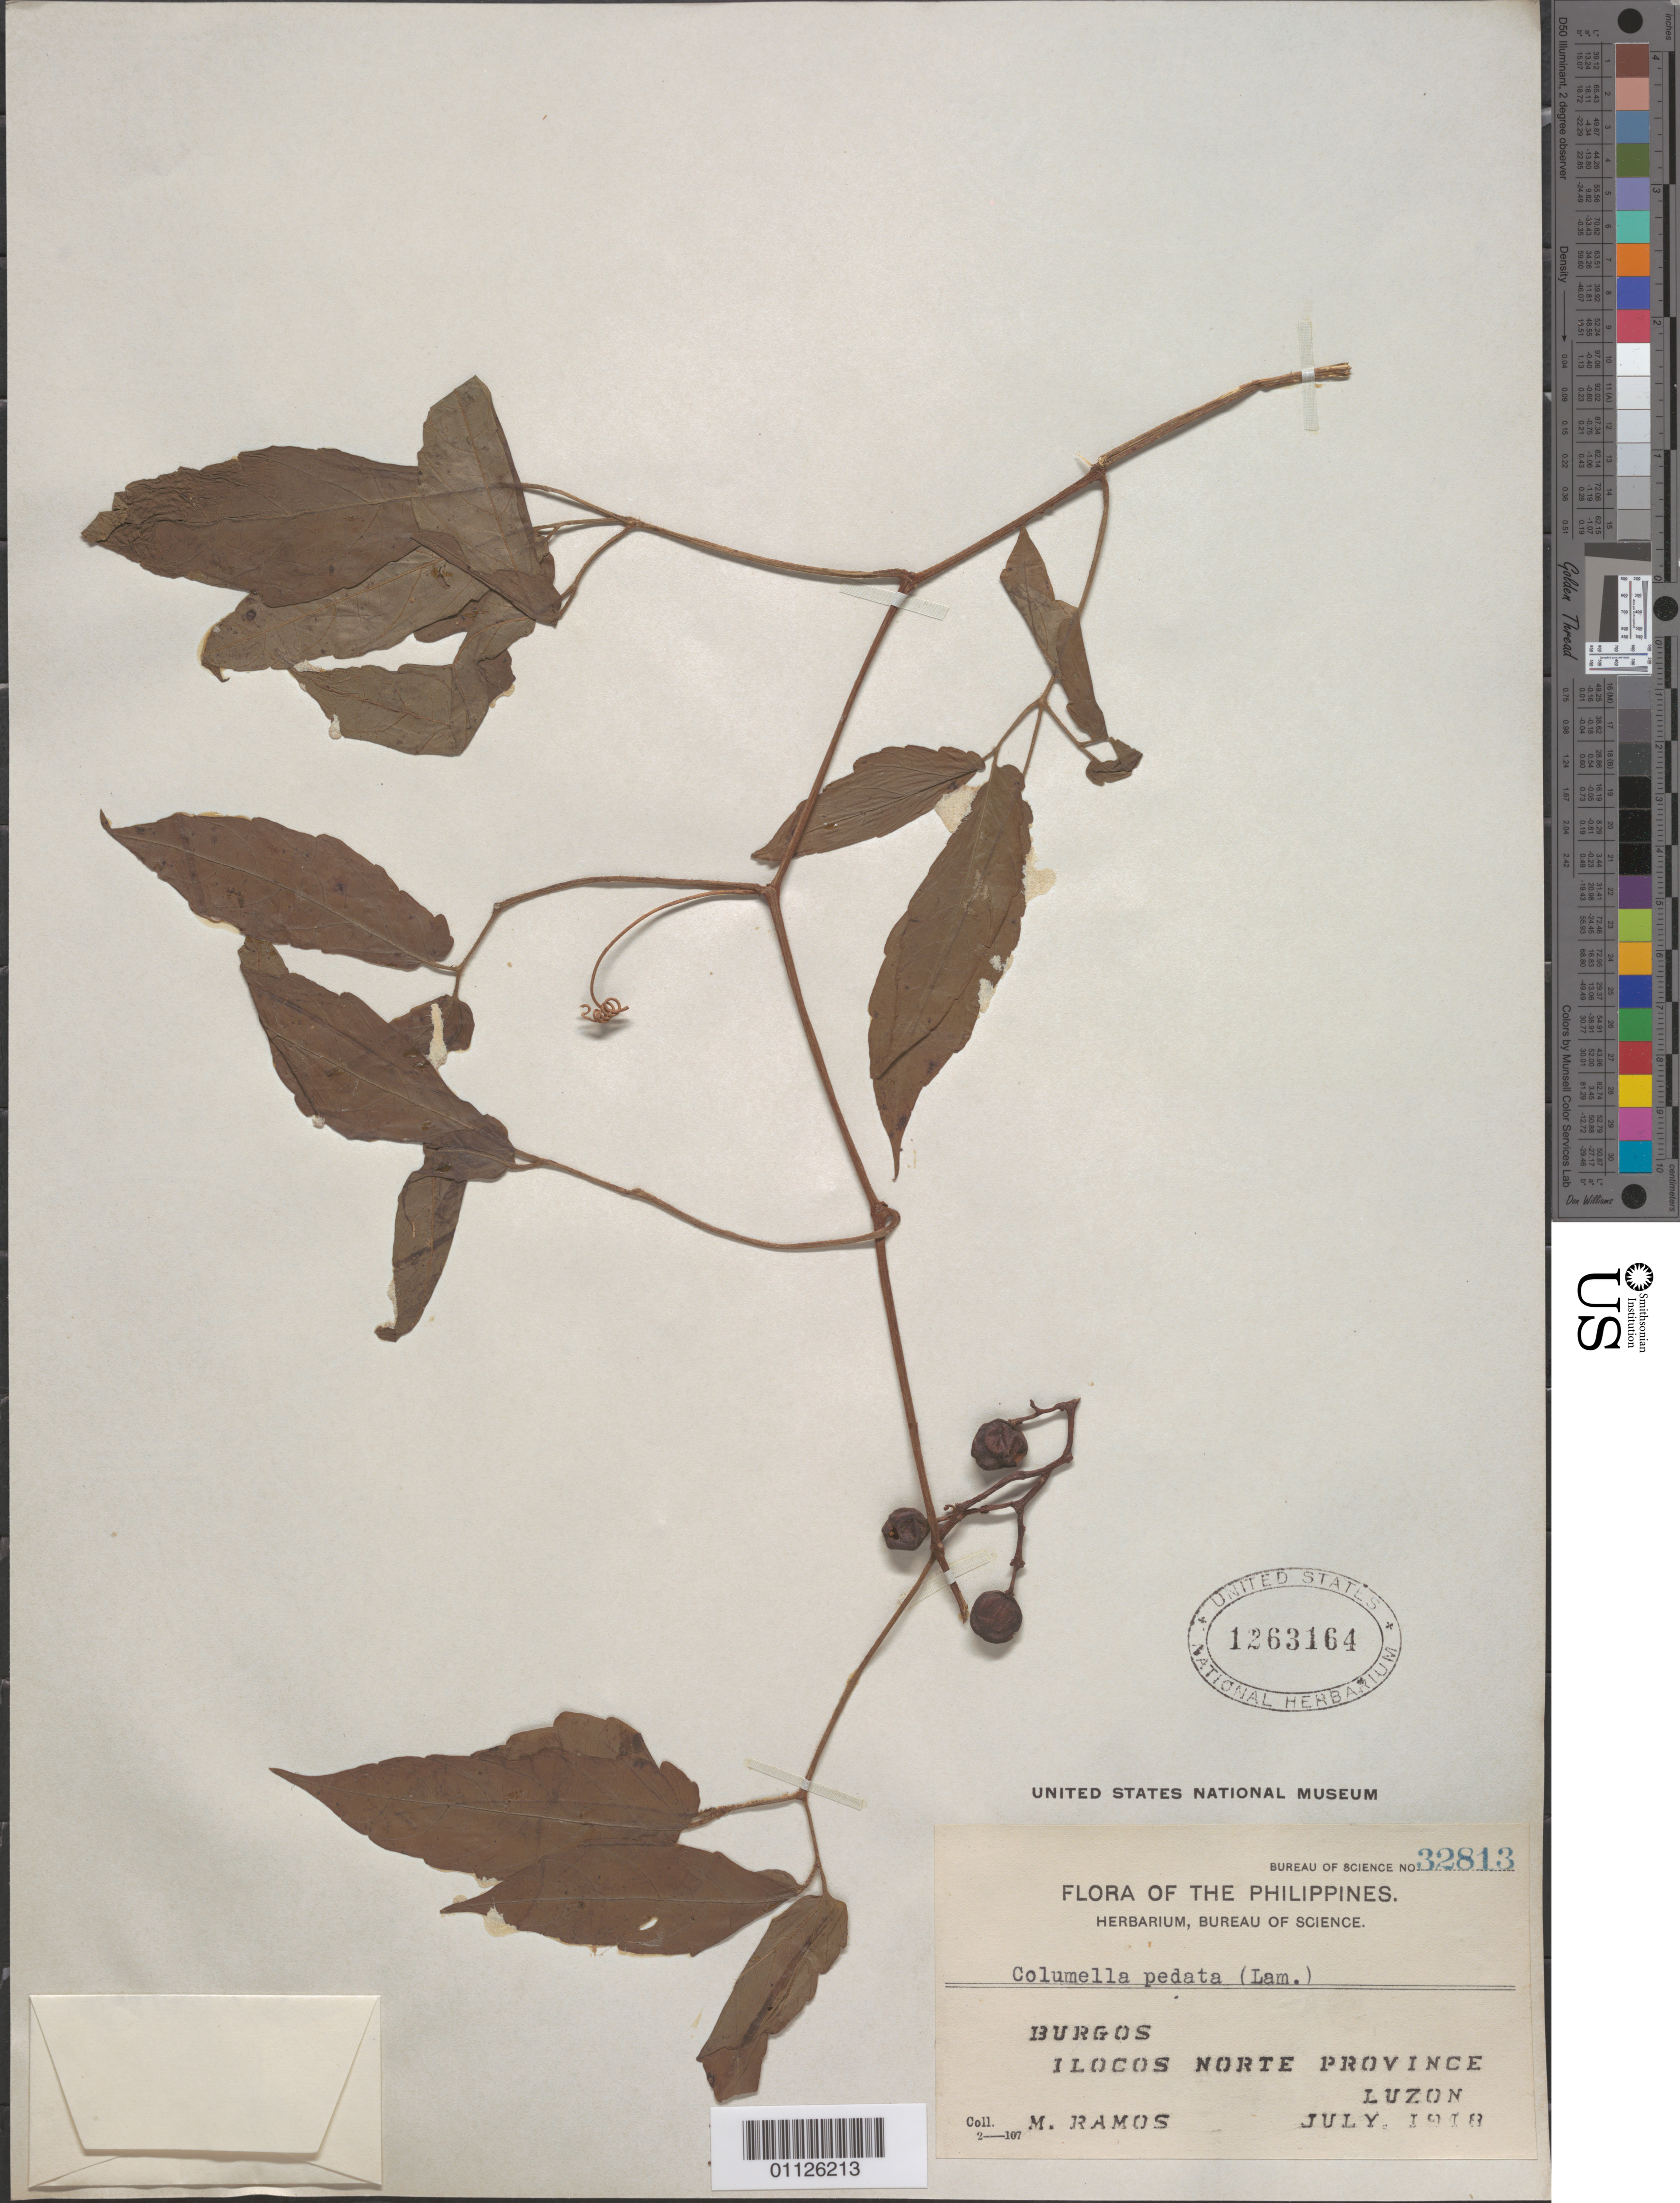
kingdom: Plantae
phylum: Tracheophyta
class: Magnoliopsida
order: Vitales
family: Vitaceae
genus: Cissus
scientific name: Cissus oblongifolia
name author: Merr.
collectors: M. Ramos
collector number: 32813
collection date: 1918-07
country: Philippines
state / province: Ilocos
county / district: Ilocos Norte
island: Luzon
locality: Burgos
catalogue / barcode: US 1263164